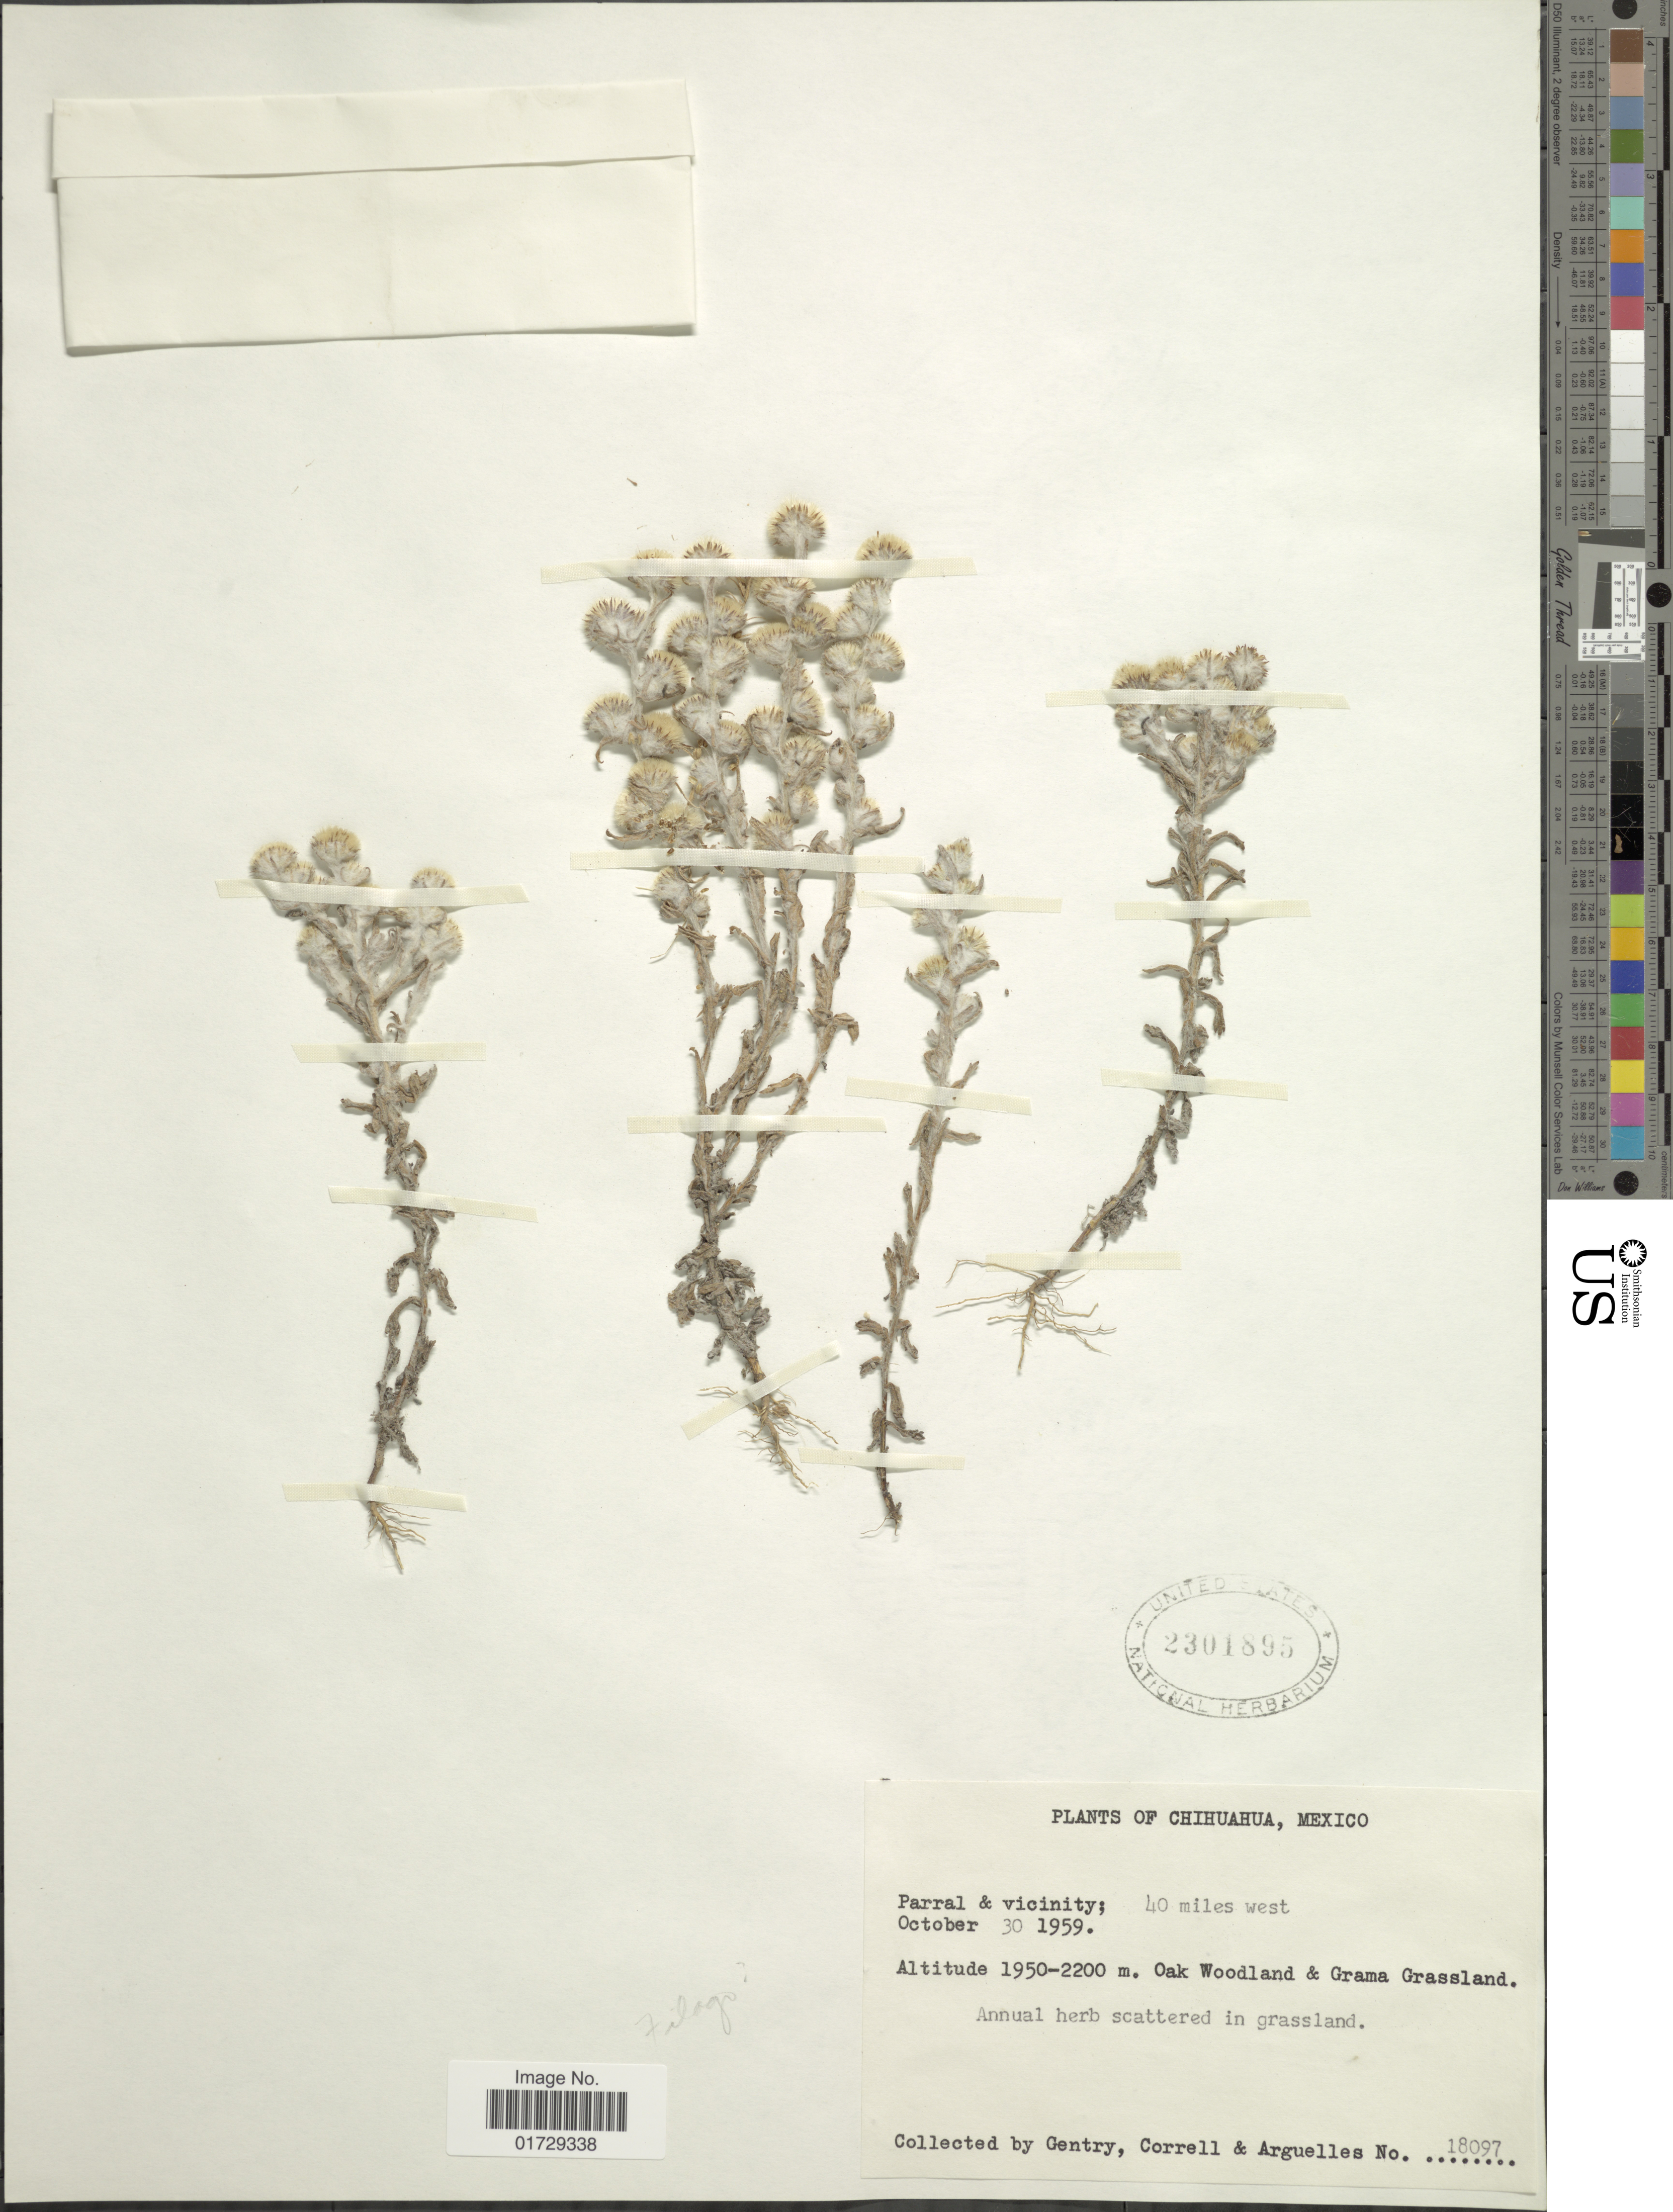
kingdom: Plantae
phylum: Tracheophyta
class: Magnoliopsida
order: Asterales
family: Asteraceae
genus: Filago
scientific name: Filago sp.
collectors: Gentry, --, -- Correll & Arguelles, --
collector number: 18097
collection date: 1959-10-30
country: Mexico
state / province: Chihuahua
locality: Parral & vicinity; 40 miles west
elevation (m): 1950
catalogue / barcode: US 2301895